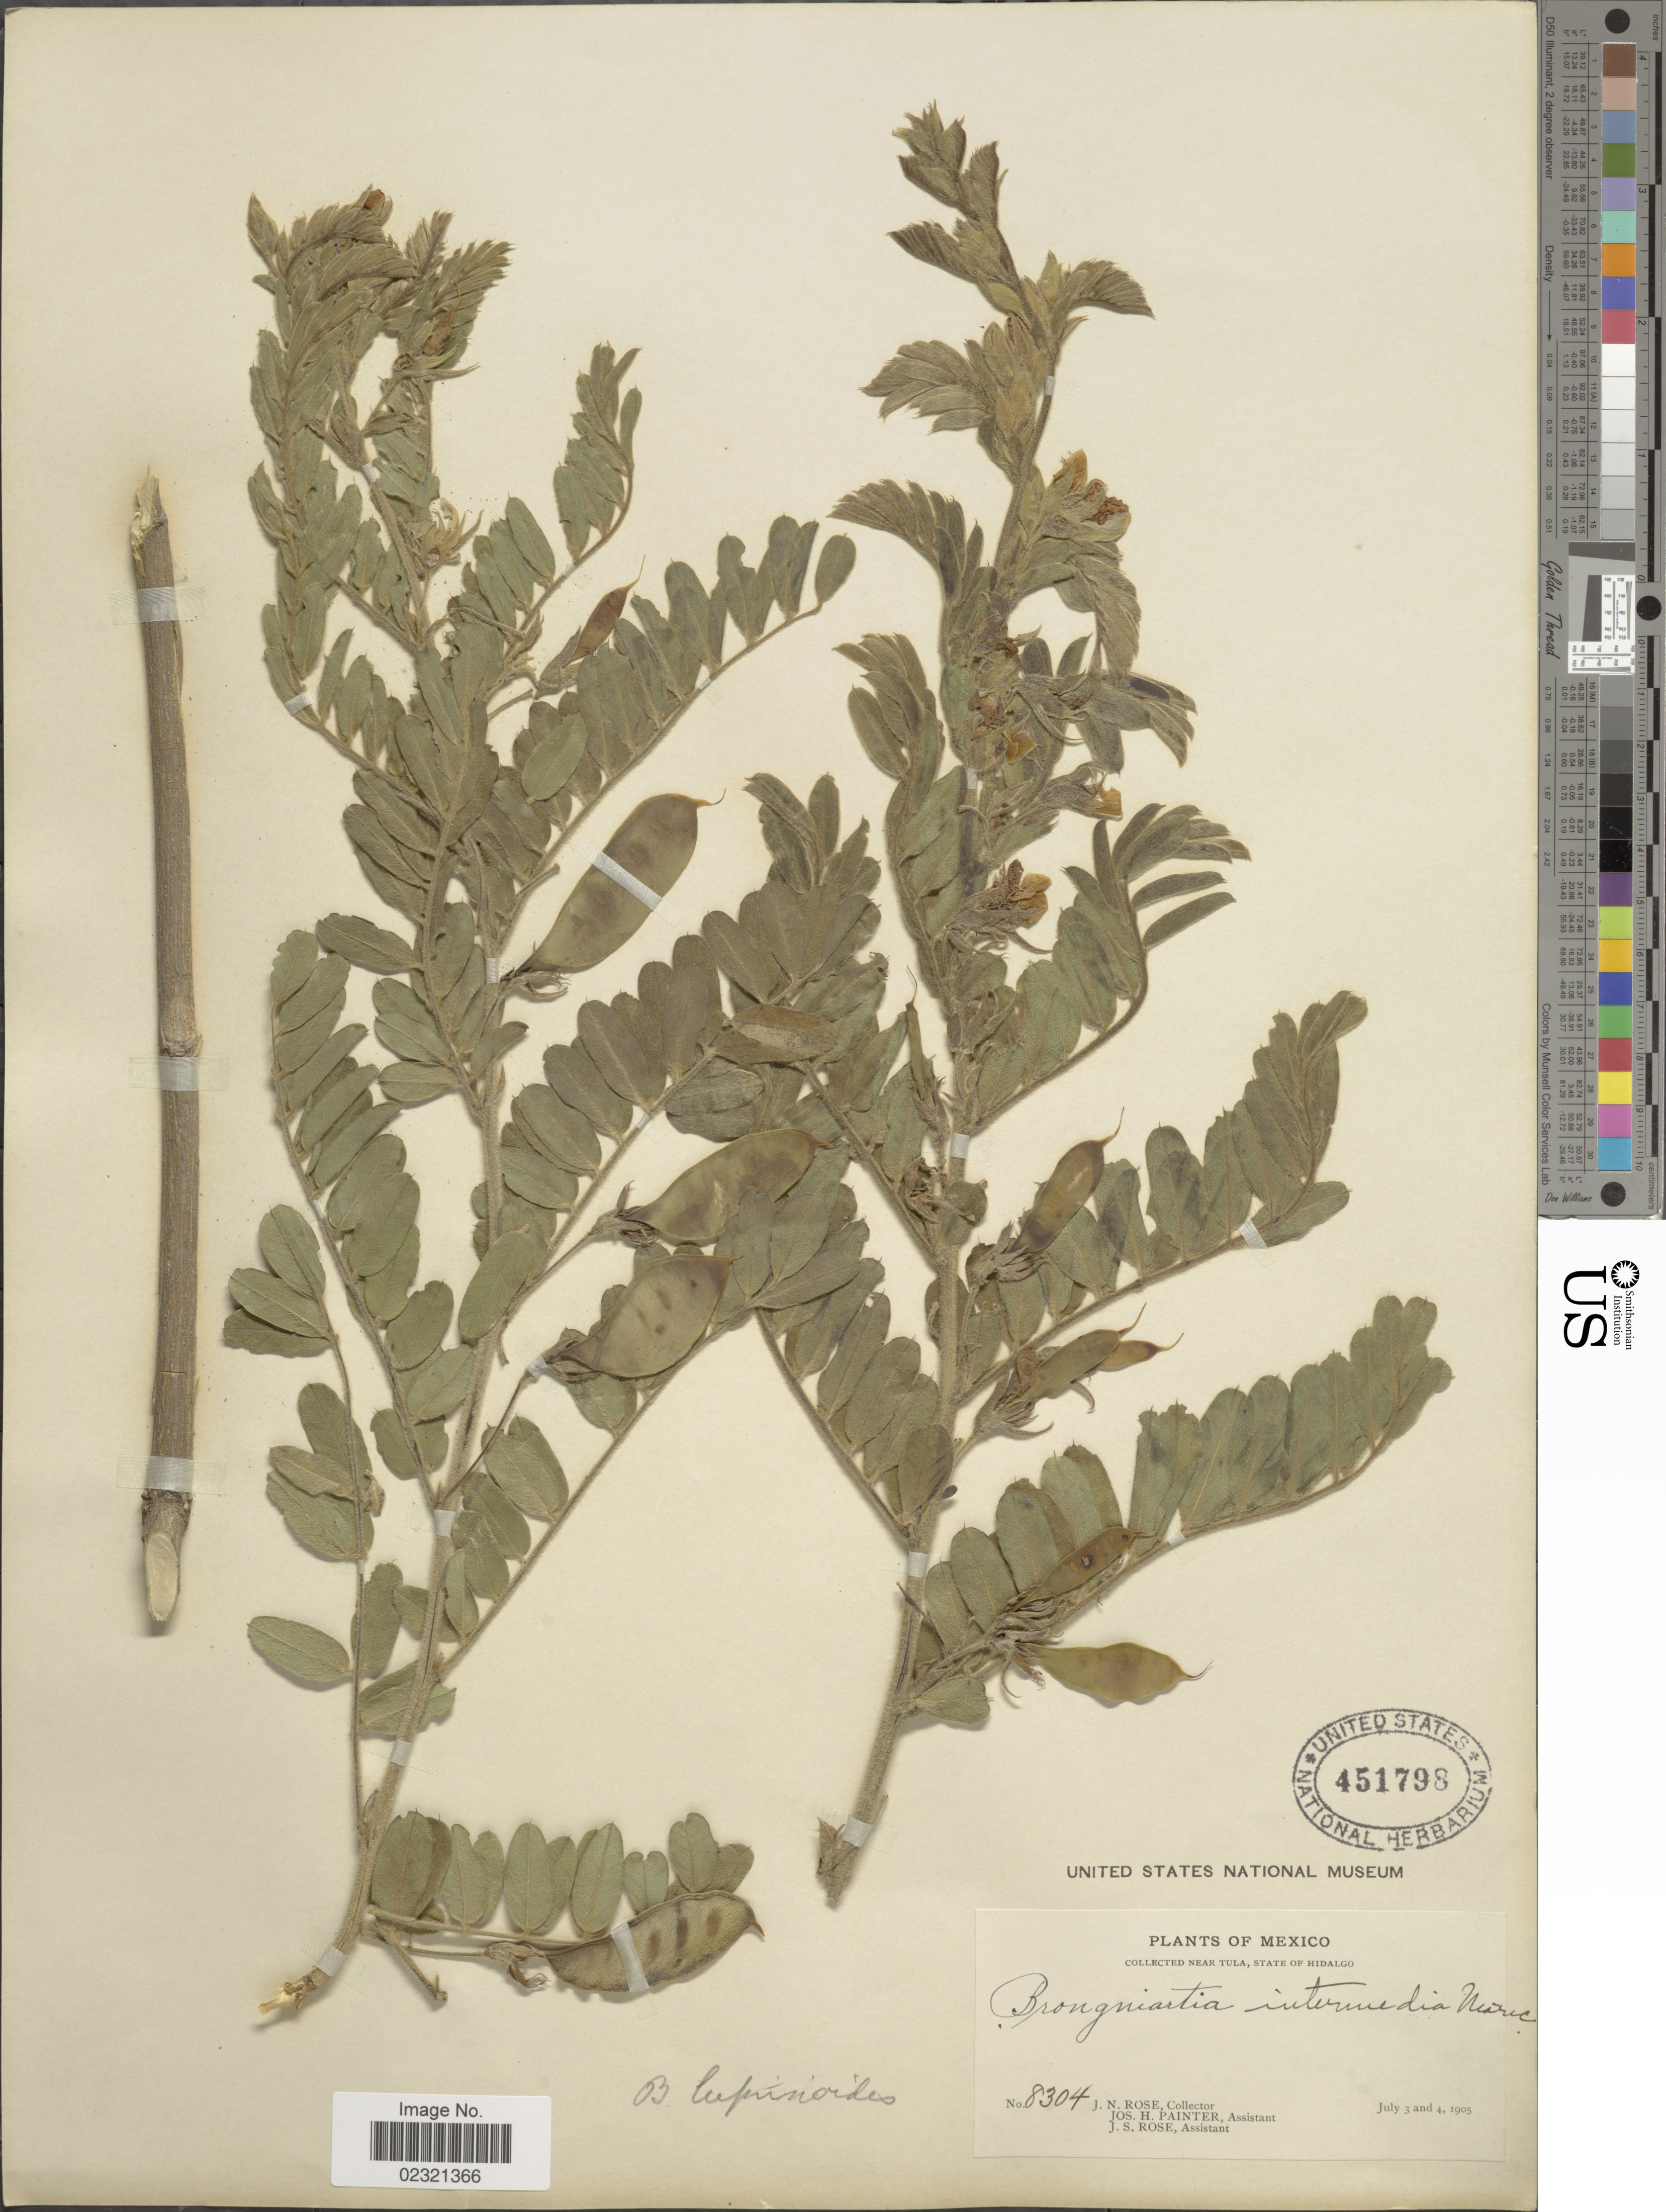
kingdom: Plantae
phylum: Tracheophyta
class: Magnoliopsida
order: Fabales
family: Fabaceae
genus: Brongniartia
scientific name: Brongniartia lupinoides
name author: (Kunth) Taub.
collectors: J. N. Rose, J. H. Painter & J. S. Rose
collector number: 8304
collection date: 1905-07-03/1905-07-04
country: Mexico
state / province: Hidalgo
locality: Near Tula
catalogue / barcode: US 451798